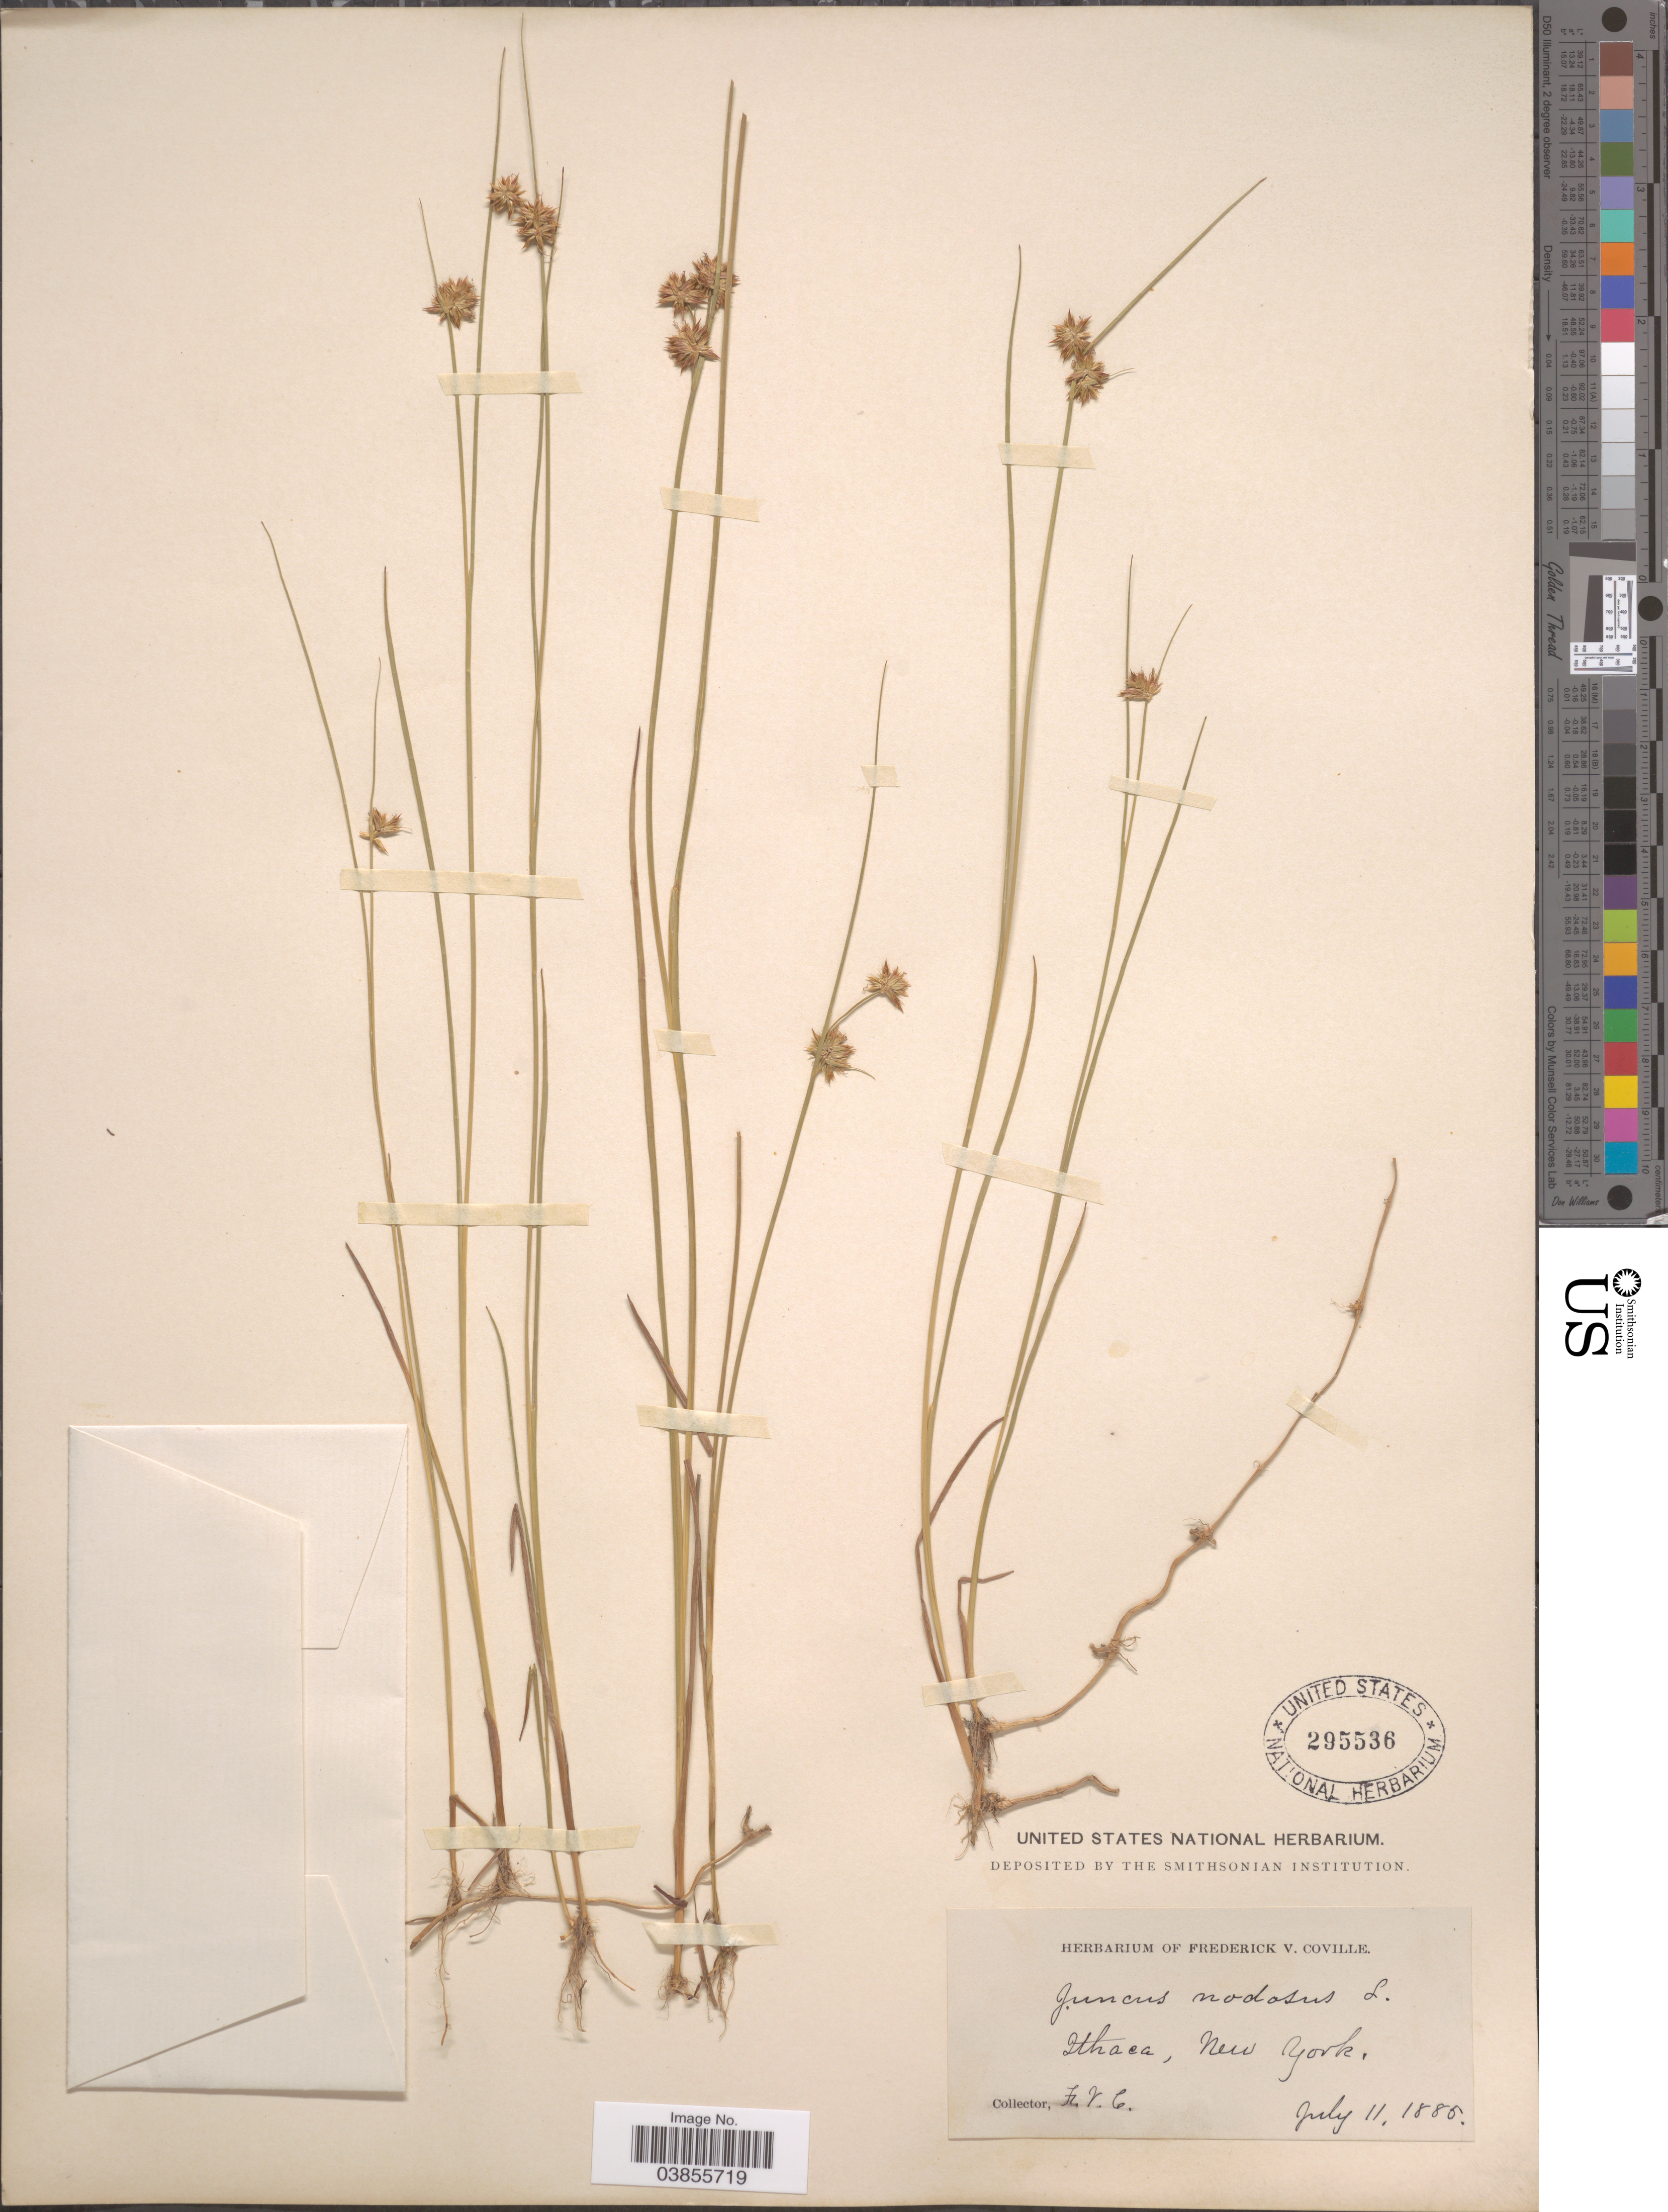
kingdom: Plantae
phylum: Tracheophyta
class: Liliopsida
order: Poales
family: Juncaceae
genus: Juncus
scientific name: Juncus nodosus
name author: L.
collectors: F. V. Coville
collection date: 1885-07-11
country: United States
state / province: New York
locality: Ithaca.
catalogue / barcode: US 295536